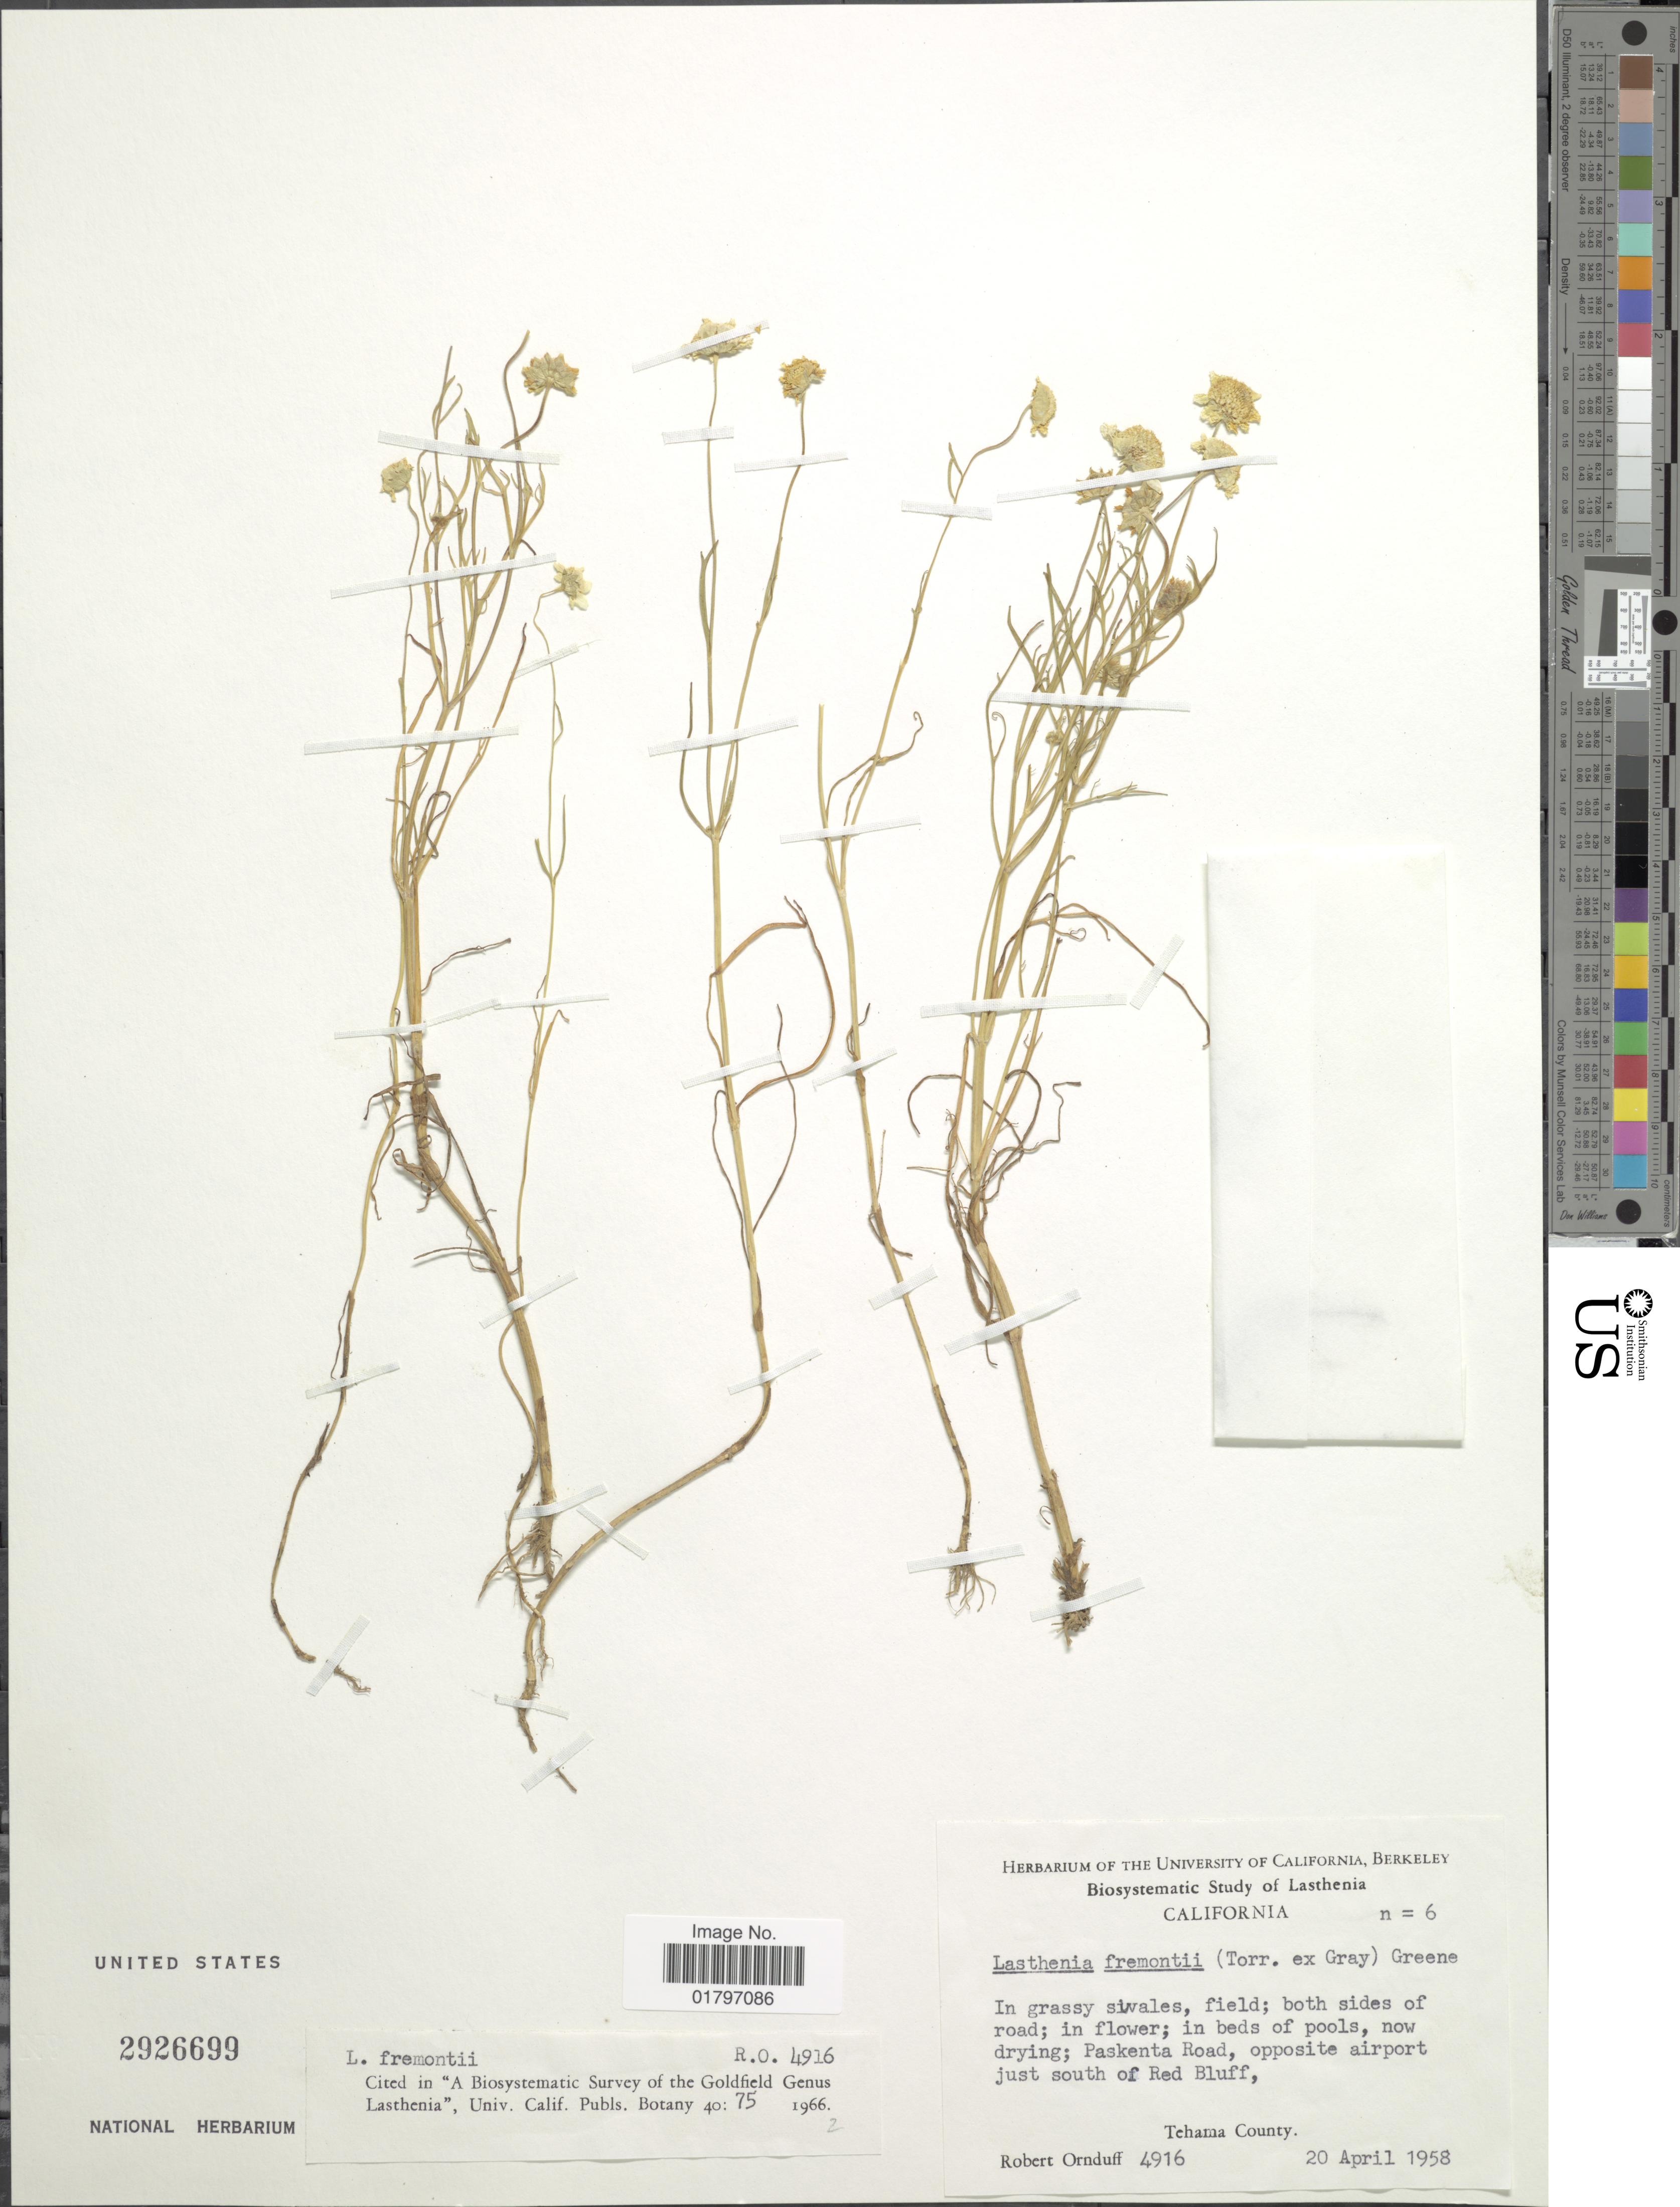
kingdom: Plantae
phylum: Tracheophyta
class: Magnoliopsida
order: Asterales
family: Asteraceae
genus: Lasthenia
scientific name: Lasthenia fremontii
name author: (Torr. ex A. Gray) Greene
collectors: R. Ornduff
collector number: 4916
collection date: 1958-04-20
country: United States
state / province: California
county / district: Tehama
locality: Paskenta Road, opposite airport just south of Red Bluff, Tchama County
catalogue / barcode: US 2926699